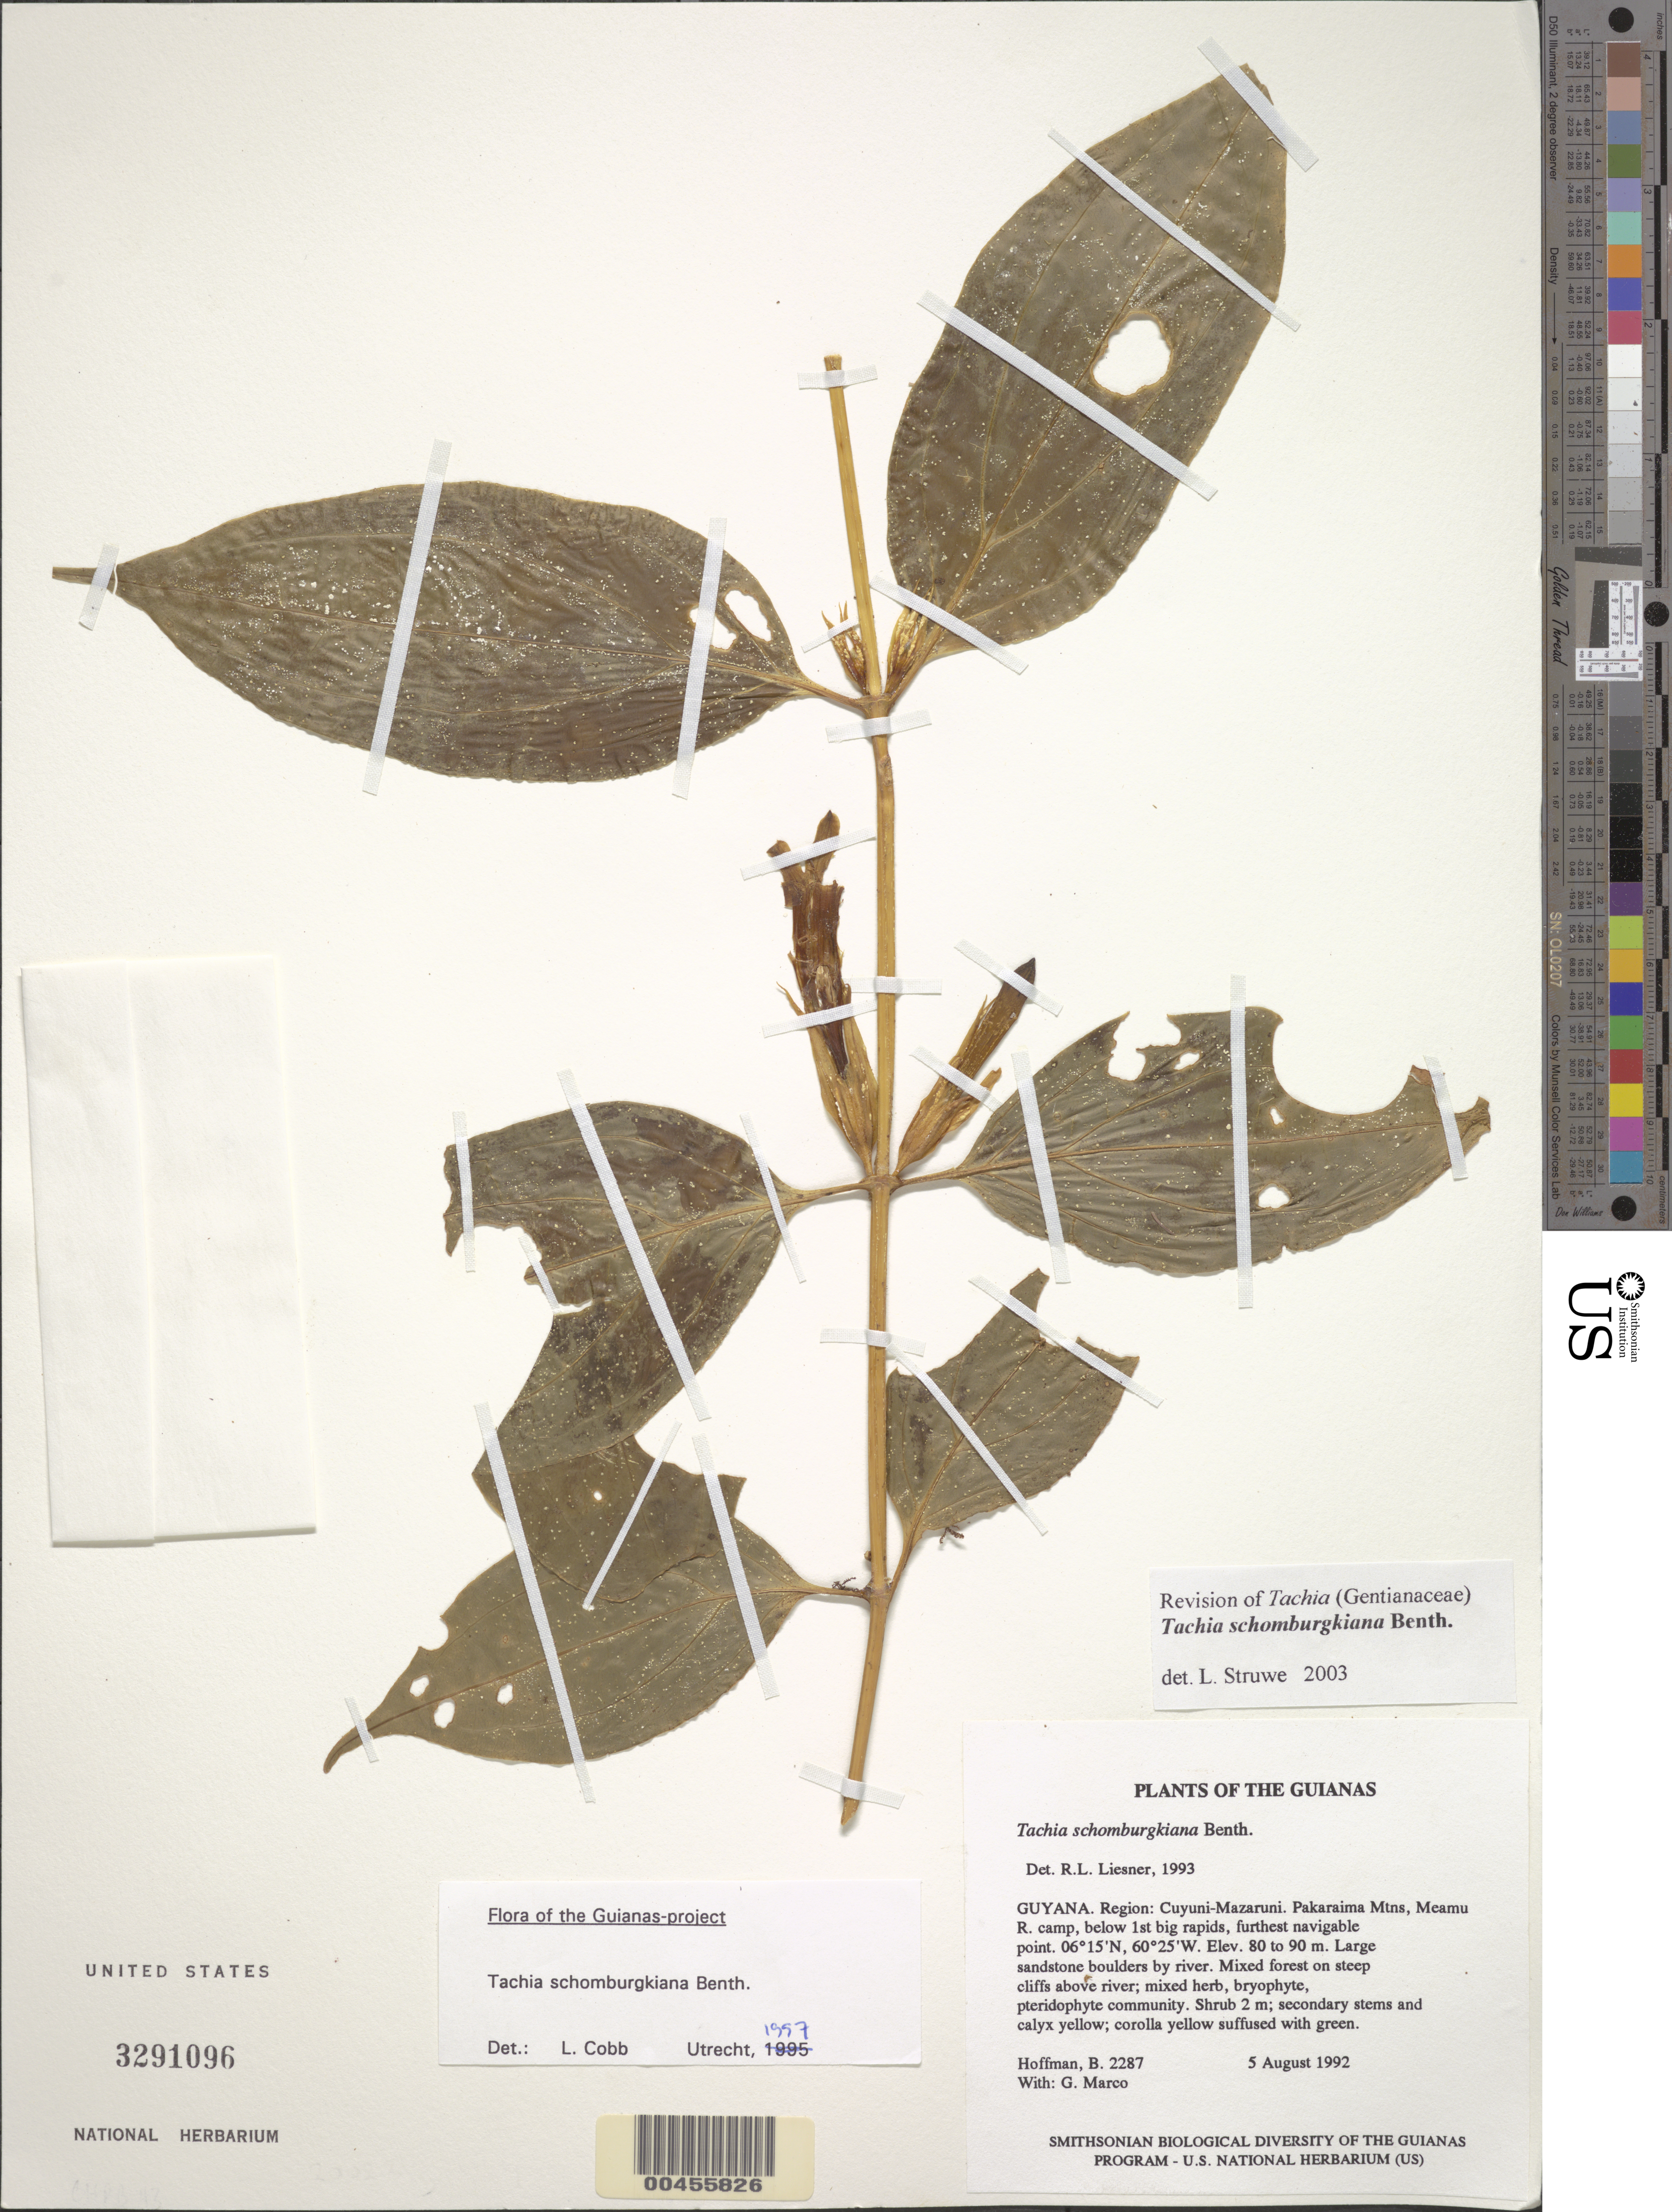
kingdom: Plantae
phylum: Tracheophyta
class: Magnoliopsida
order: Gentianales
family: Gentianaceae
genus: Tachia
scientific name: Tachia schomburgkiana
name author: Benth.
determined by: Cobb, L.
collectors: B. Hoffman & G. Marco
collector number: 2287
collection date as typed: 5 August 1992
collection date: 1992-08-05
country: Guyana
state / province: Cuyuni-Mazaruni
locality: Pakaraima Mountains, Meamu River camp, below 1st big rapids, furthest navigable point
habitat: Large sandstone boulders by river. Mixed forest on steep cliffs above river; mixed herb, bryophyte, pteridophyte community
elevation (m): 80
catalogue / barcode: US 3291096